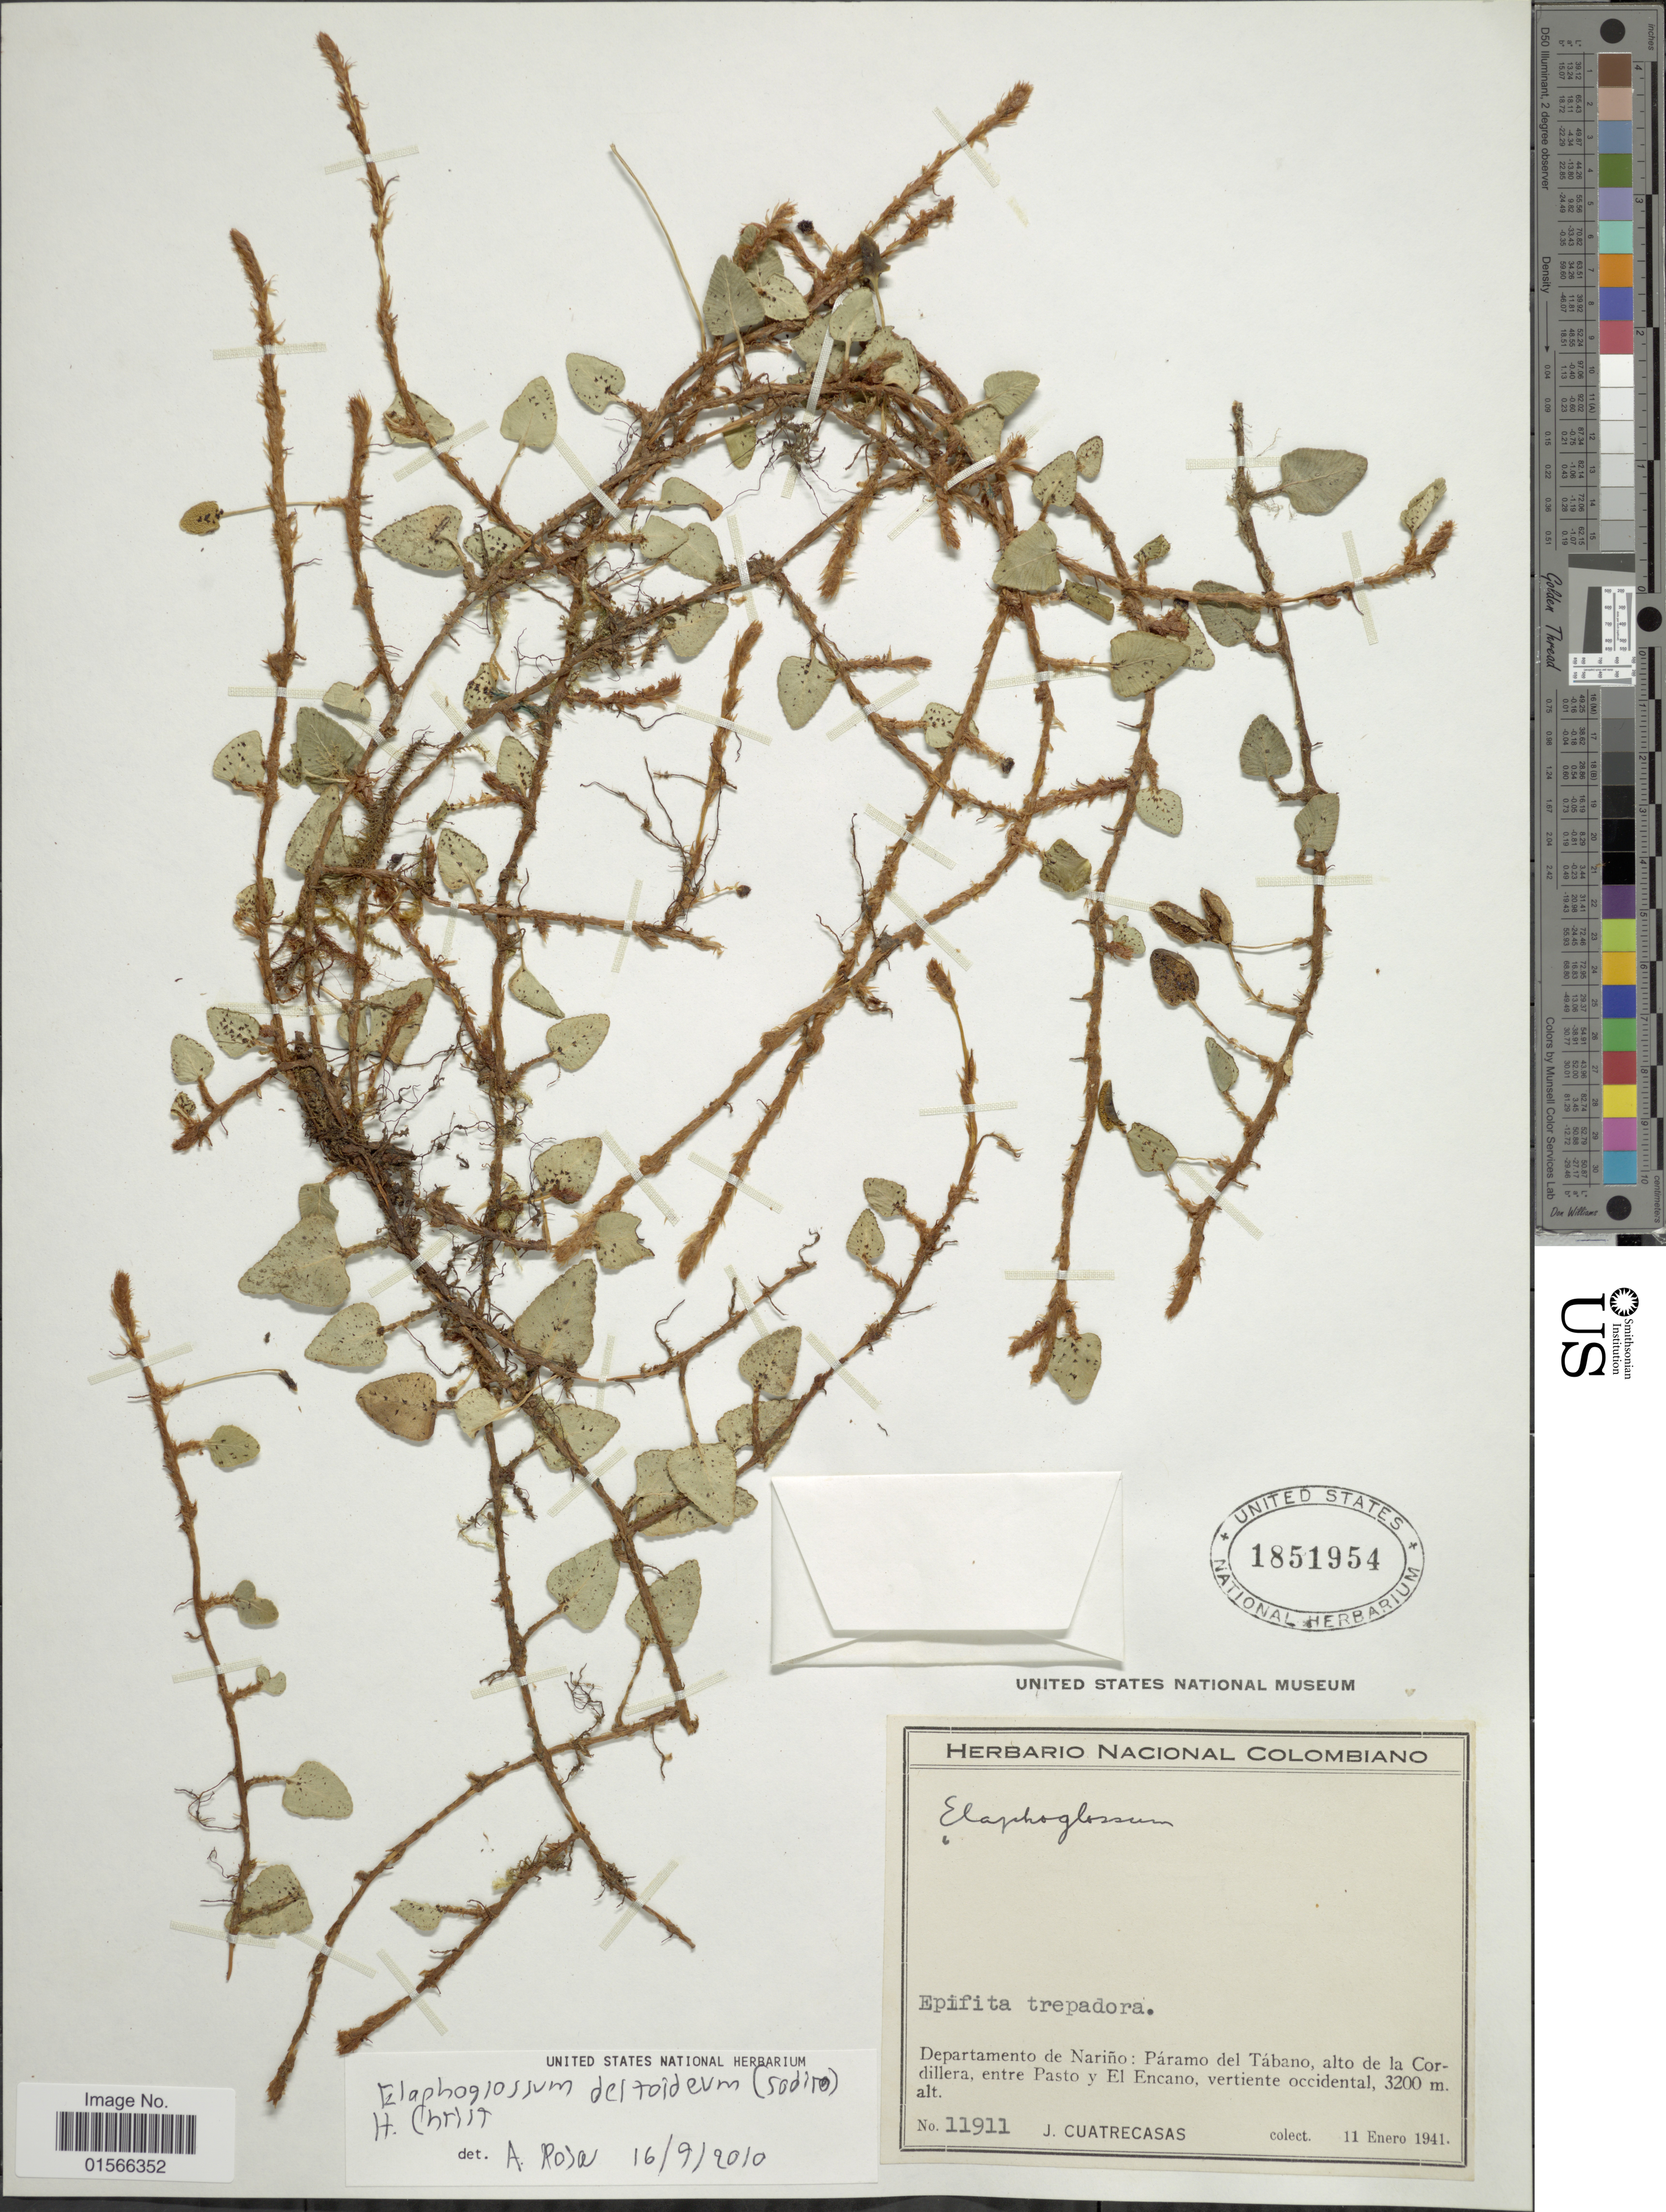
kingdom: Plantae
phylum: Tracheophyta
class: Polypodiopsida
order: Polypodiales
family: Dryopteridaceae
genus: Elaphoglossum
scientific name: Elaphoglossum andreanum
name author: Christ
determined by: Vasco, A.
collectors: J. Cuatrecasas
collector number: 11911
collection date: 1941-01-11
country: Colombia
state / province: Nariño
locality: Departamento de Nariño: Páramo del Tábano, alto de la Cordillera, entre Pasto y El Encano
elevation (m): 3200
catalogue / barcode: US 1851954